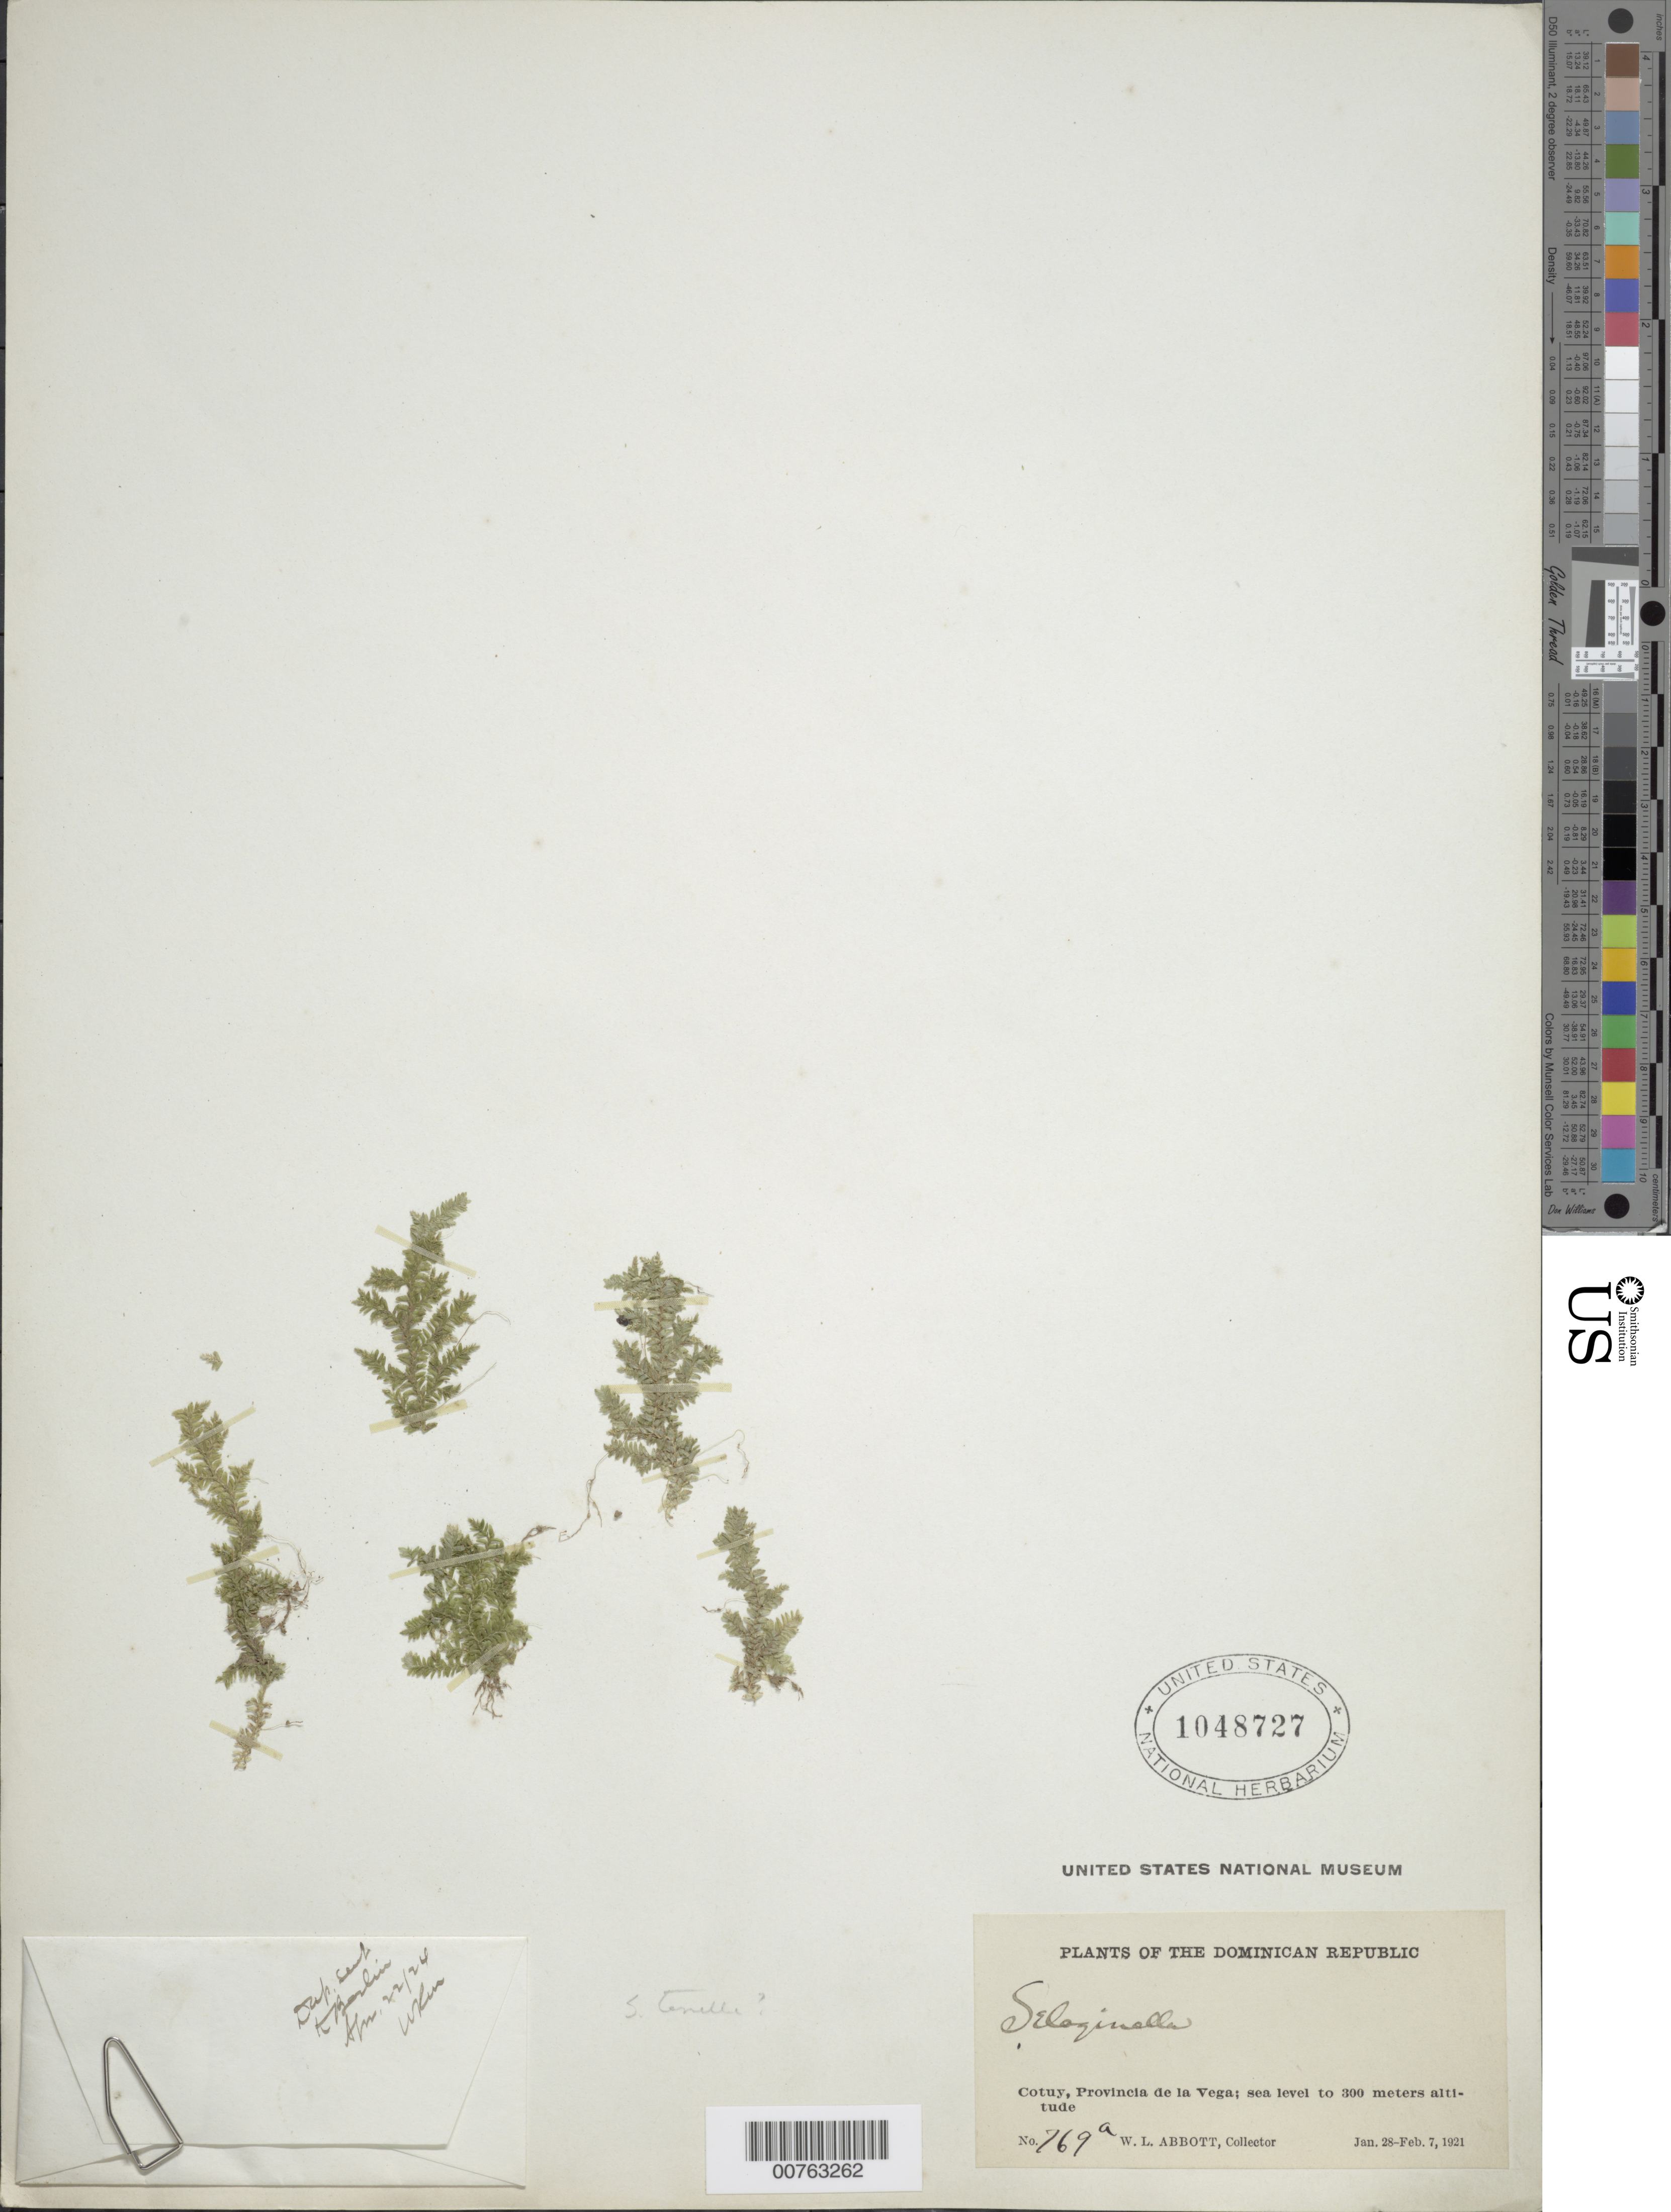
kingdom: Plantae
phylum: Tracheophyta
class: Lycopodiopsida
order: Selaginellales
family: Selaginellaceae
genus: Selaginella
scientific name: Selaginella tenella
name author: (P. Beauv.) Spring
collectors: W. L. Abbott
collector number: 769a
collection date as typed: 26 Feb 1910 07 Feb 1921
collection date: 1910-02-26/1921-02-07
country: Dominican Republic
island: Hispaniola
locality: Cotuy, Provincia de La Vega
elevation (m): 0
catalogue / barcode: US 1048727